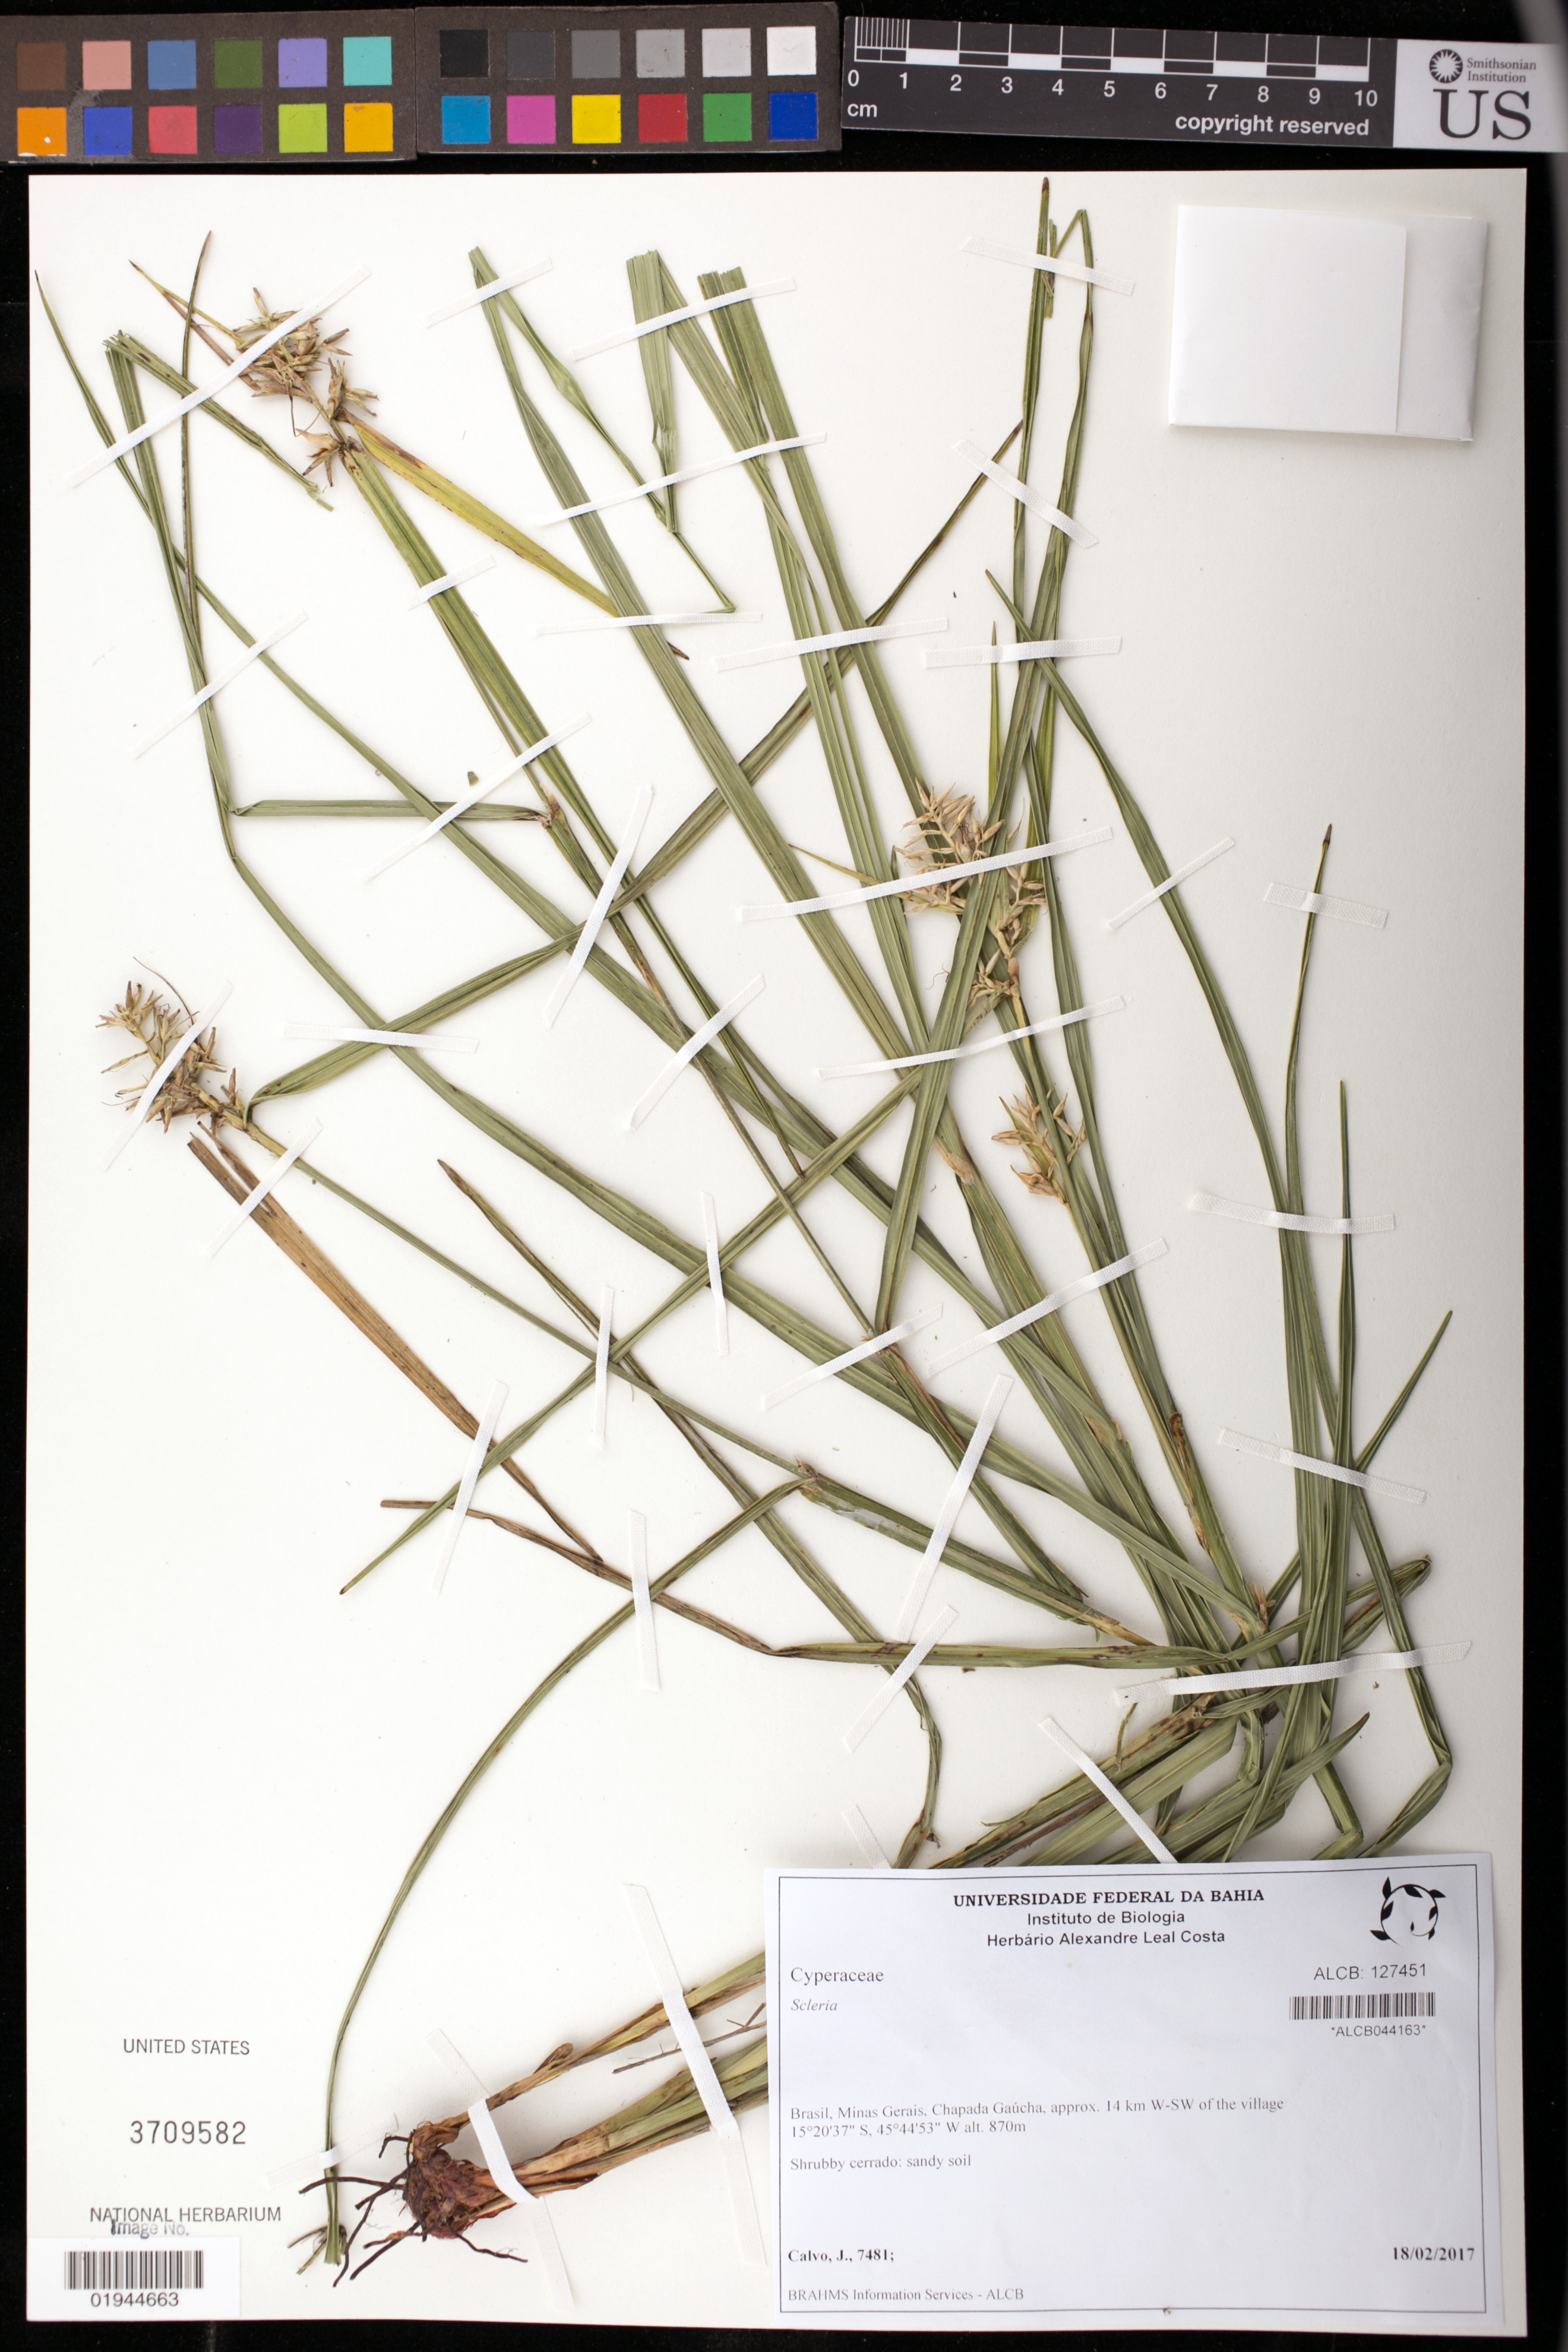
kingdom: Plantae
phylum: Tracheophyta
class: Liliopsida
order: Poales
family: Cyperaceae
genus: Scleria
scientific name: Scleria sp.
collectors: J. Calvo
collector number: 7481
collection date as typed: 18/02/2017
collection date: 2017-02-18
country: Brazil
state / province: Minas Gerais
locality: Chapada Gaucha, approx. 14 km W-SW of the village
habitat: shrubby cerrado, sandy soil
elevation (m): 870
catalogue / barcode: US 3709582